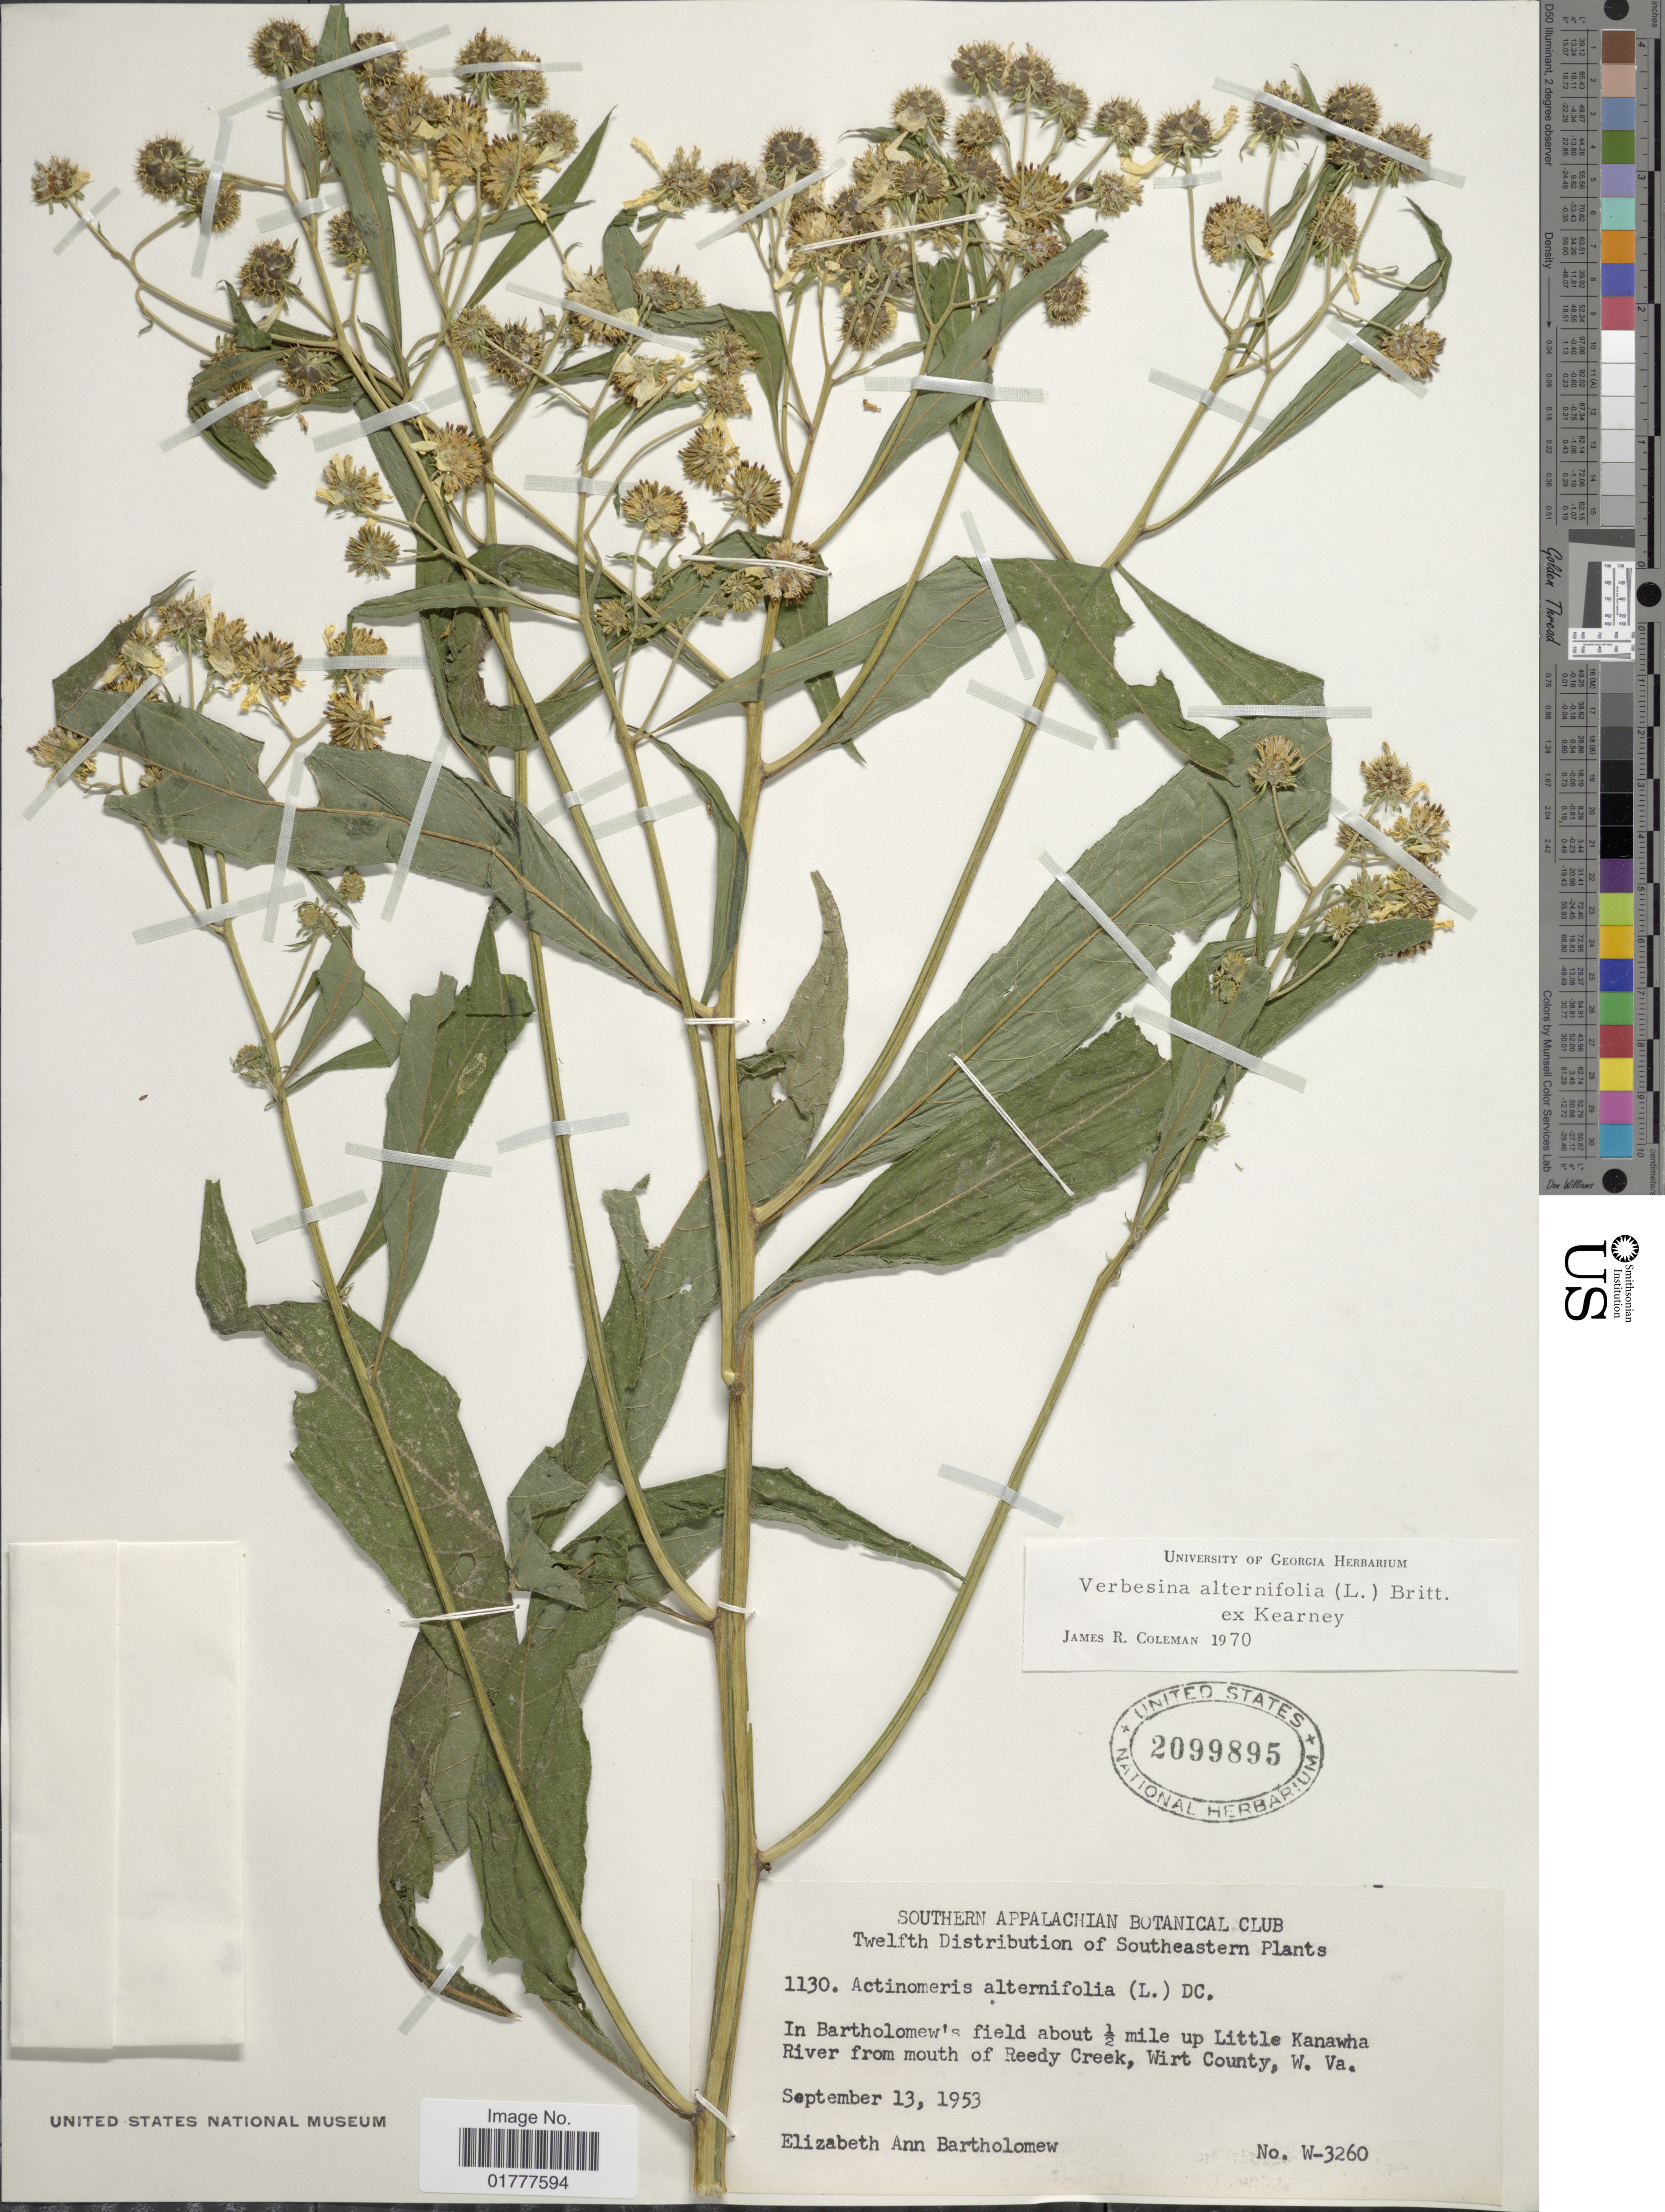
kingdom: Plantae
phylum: Tracheophyta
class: Magnoliopsida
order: Asterales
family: Asteraceae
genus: Actinomeris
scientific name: Actinomeris alternifolia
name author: (L.) DC.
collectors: E. Bartholomew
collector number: W-3260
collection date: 1953-09-13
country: United States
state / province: West Virginia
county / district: Wirt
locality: In Bartholomew's field about ½ mile up Little Kanawha River from mouth of Reedy Creek, Wirt County, W. Va.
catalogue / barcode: US 2099895